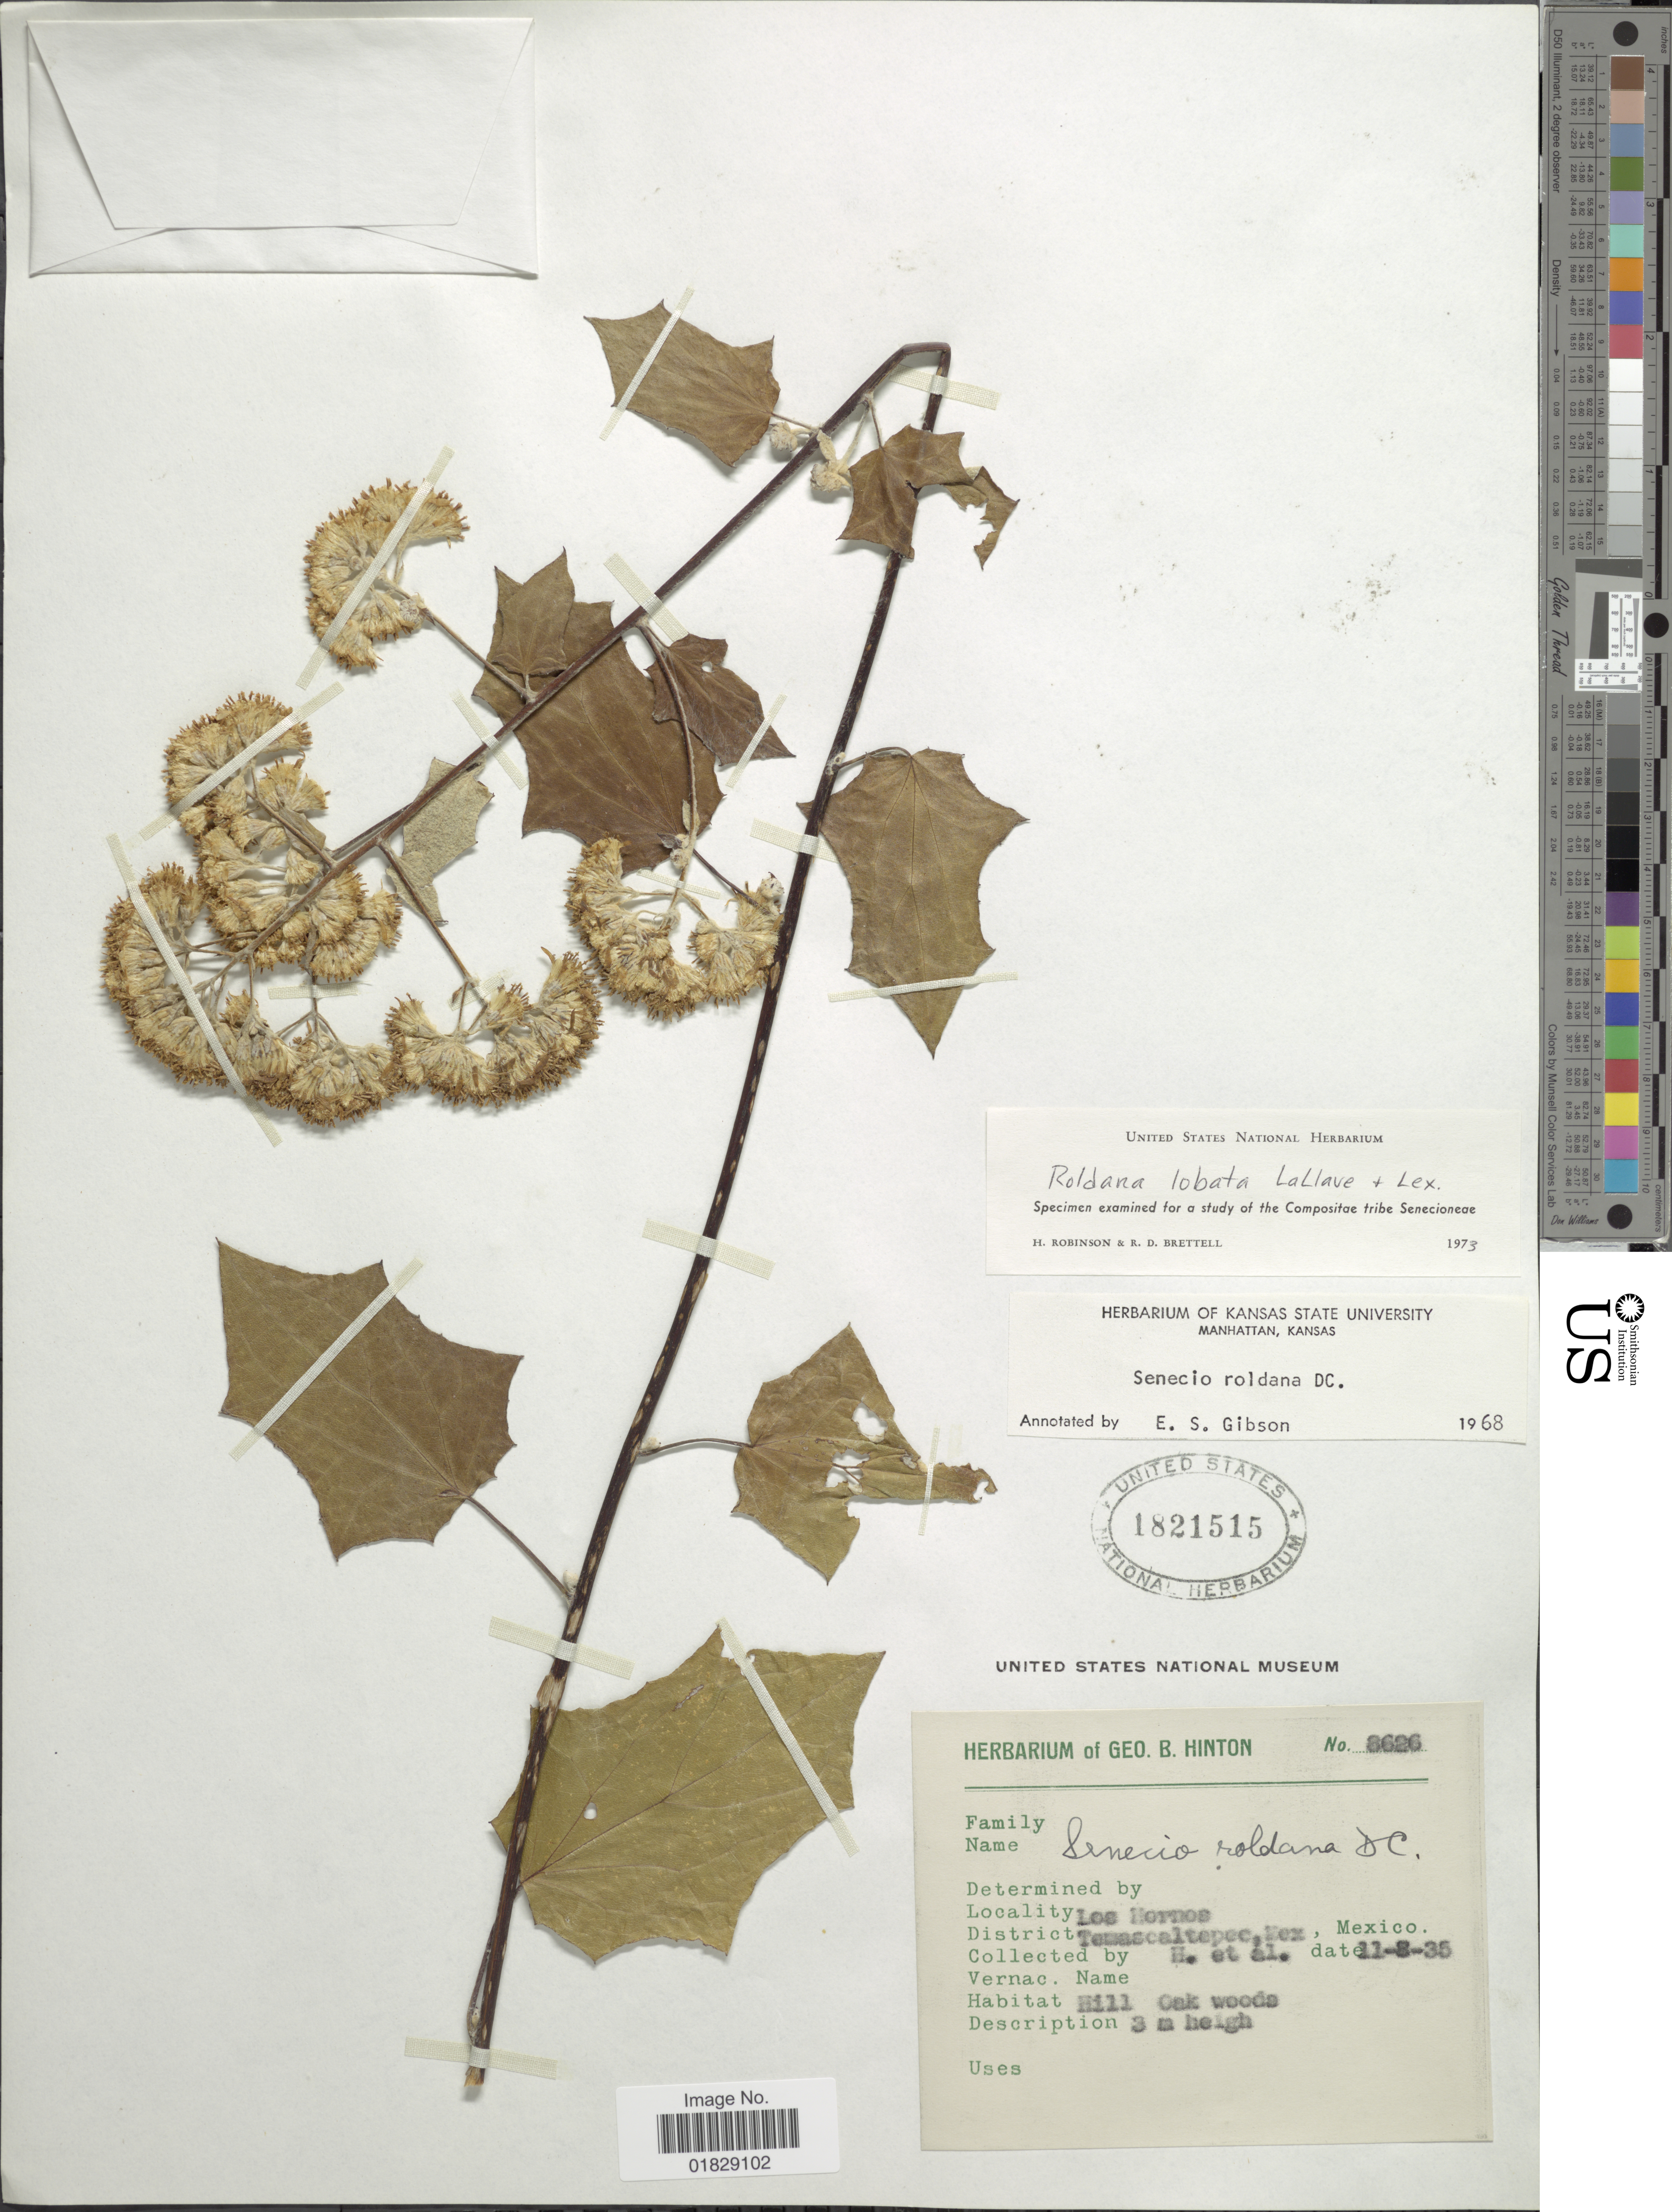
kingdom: Plantae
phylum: Tracheophyta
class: Magnoliopsida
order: Asterales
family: Asteraceae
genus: Roldana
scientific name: Roldana lobata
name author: La Llave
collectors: G. B. Hinton & et al.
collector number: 8626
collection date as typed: Transcribed d/m/y: 2/11/35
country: Mexico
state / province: México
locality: Los Hornos. District Temascaltepec, Mex., Mexico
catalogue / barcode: US 1821515